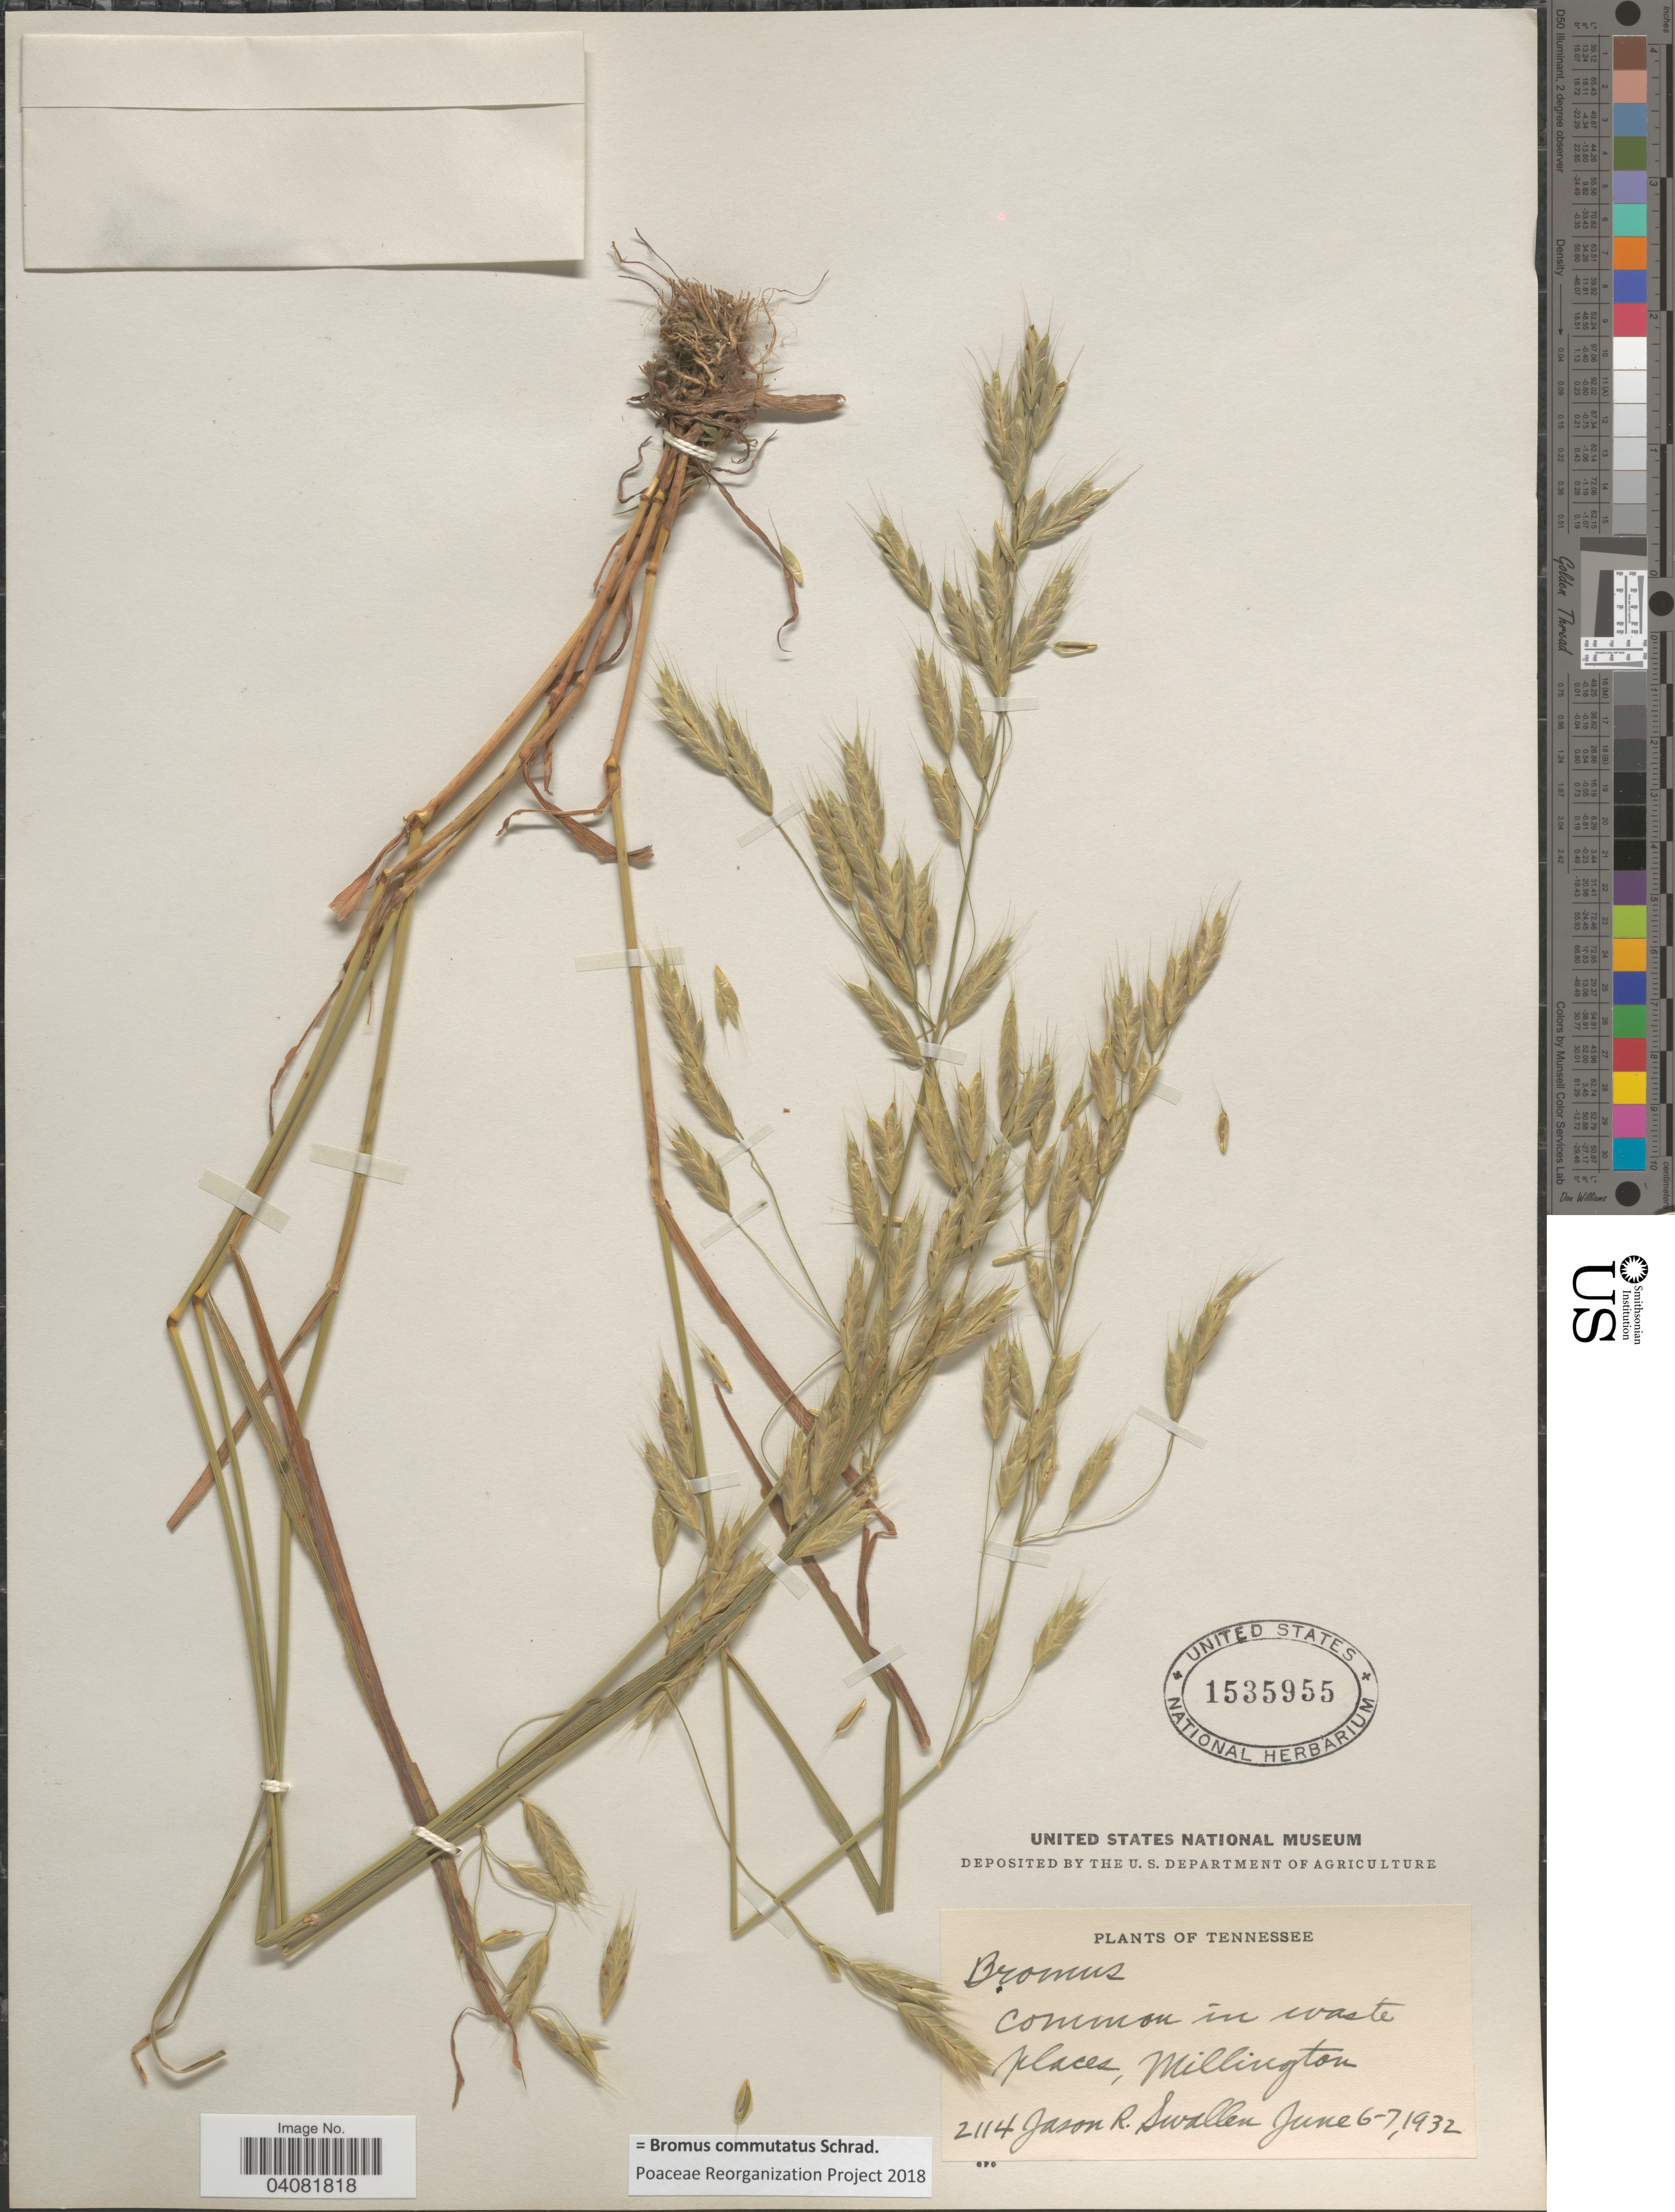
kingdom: Plantae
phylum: Tracheophyta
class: Liliopsida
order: Poales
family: Poaceae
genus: Bromus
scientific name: Bromus commutatus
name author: Schrad.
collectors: J. R. Swallen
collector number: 2114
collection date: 1932-06-06/1932-06-07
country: United States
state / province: Tennessee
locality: Common in waste places, Millington.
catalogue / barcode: US 1535955